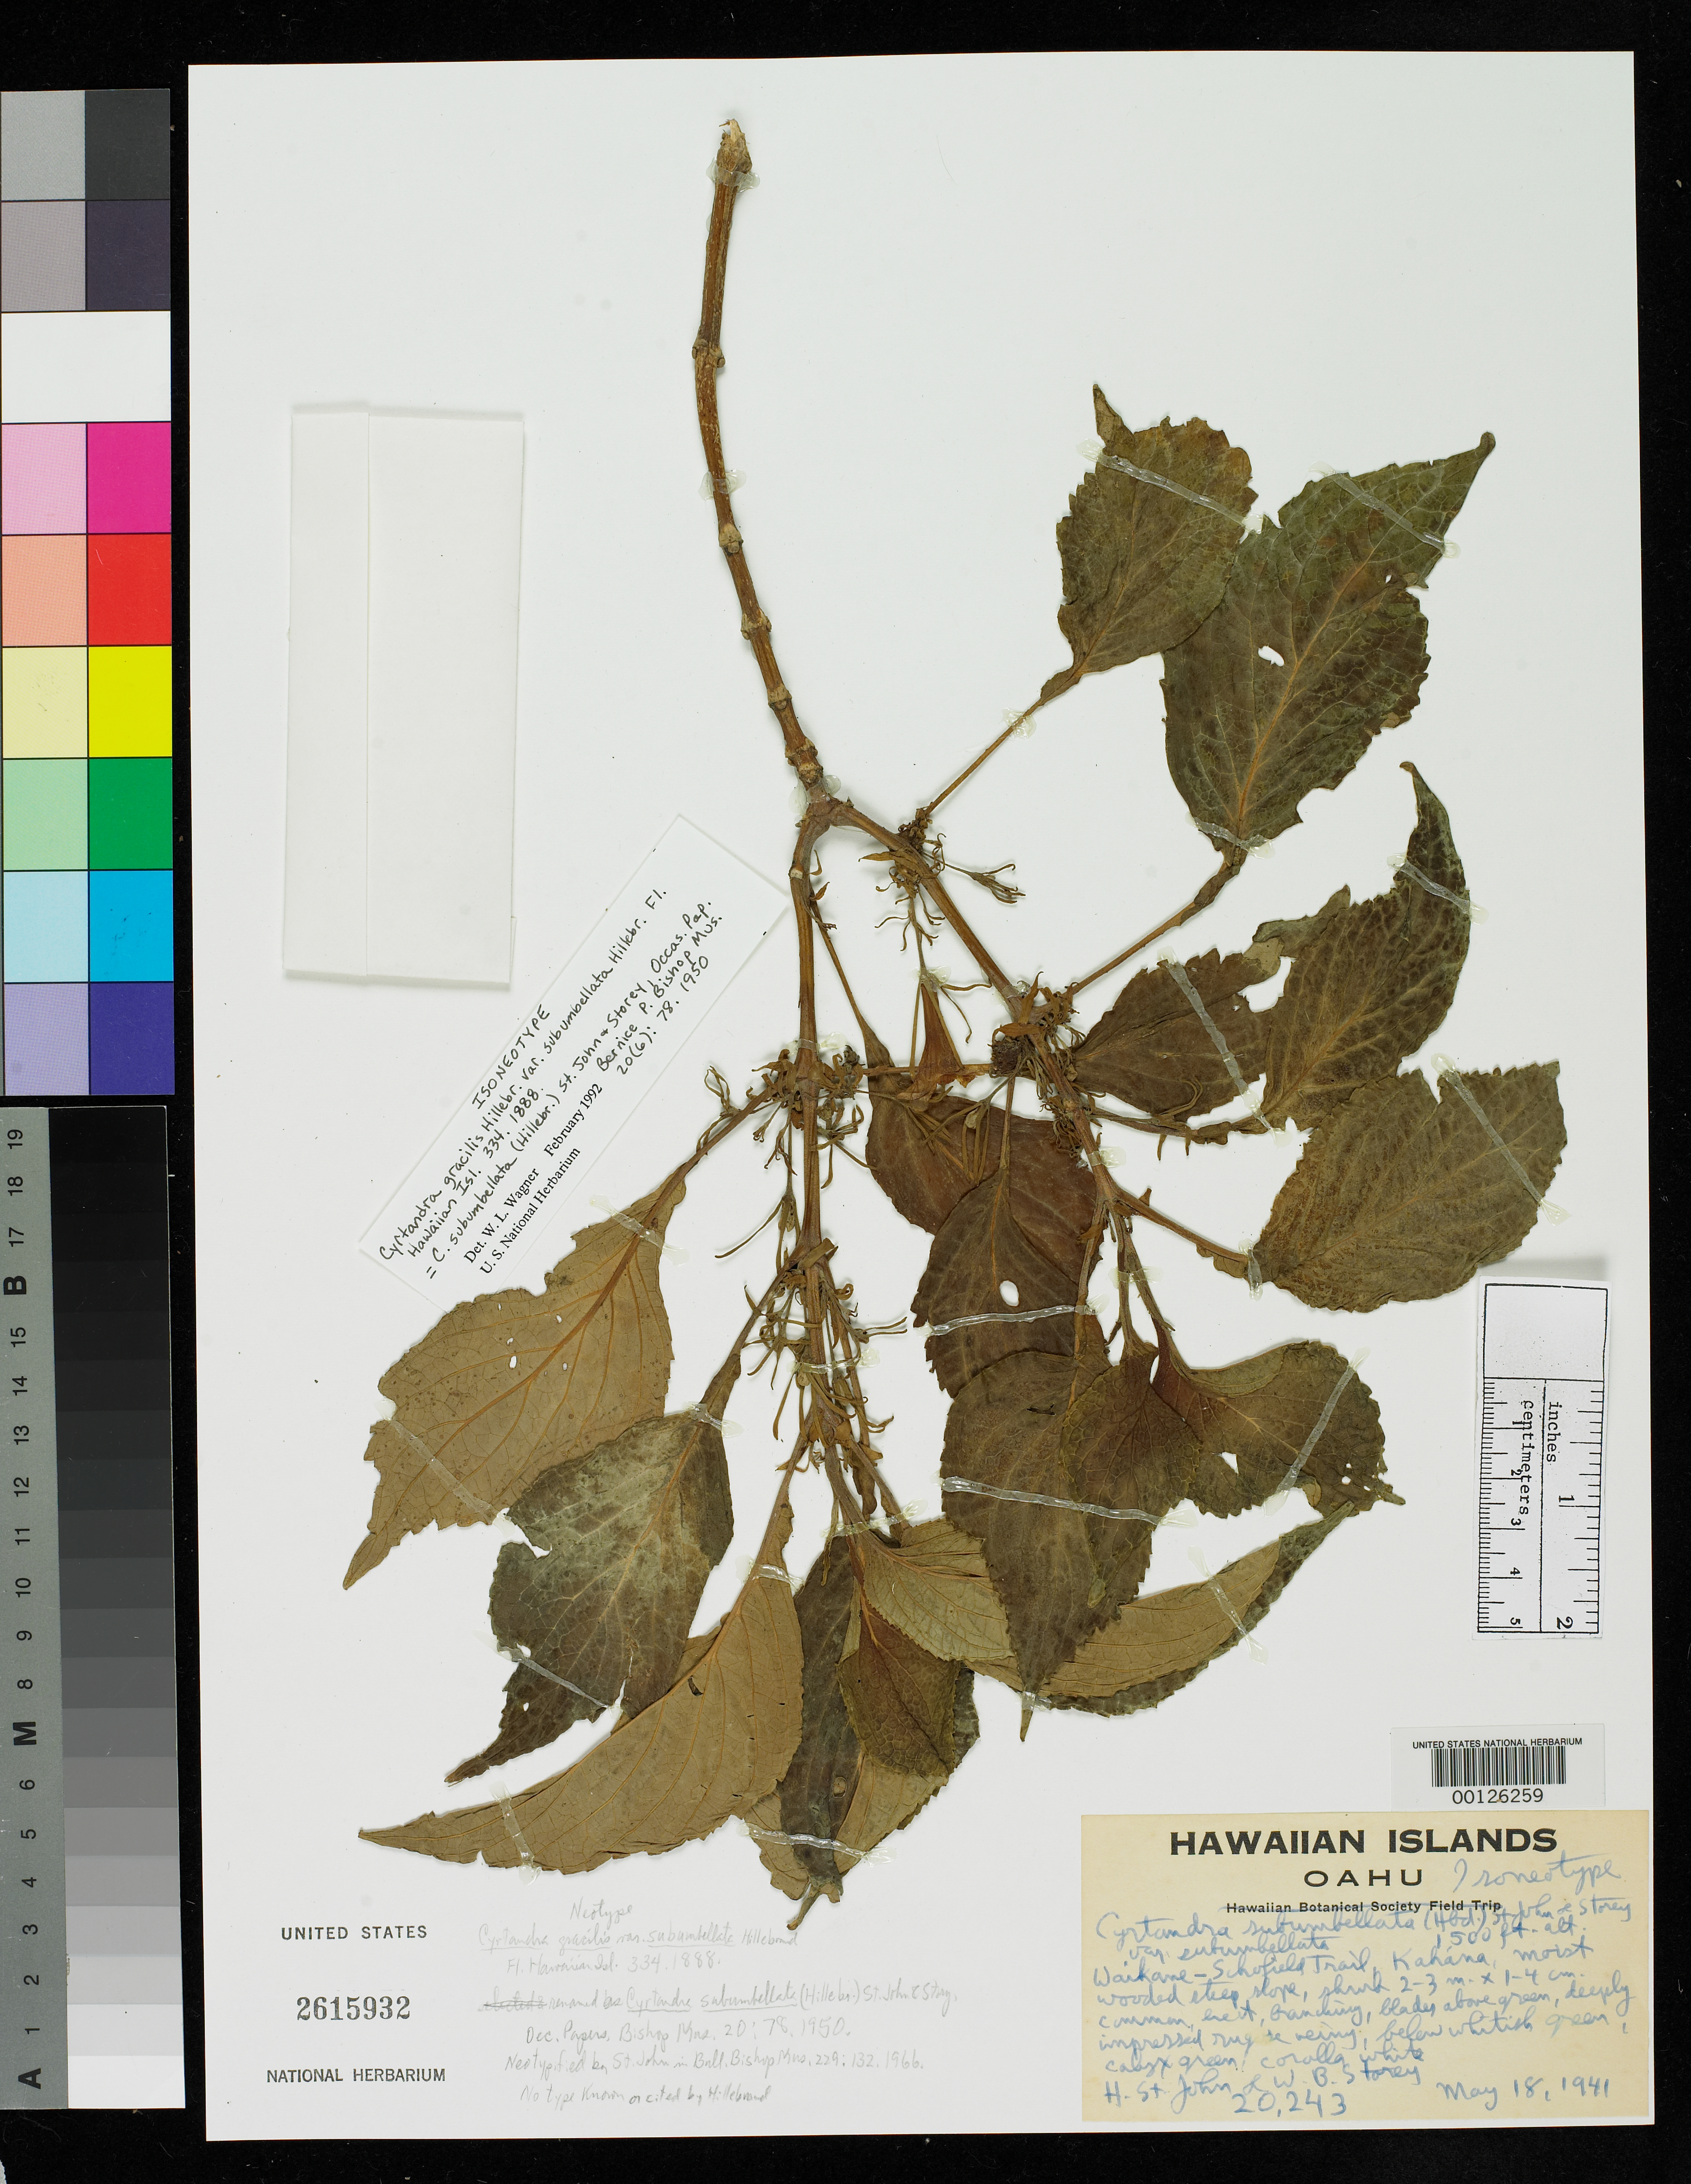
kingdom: Plantae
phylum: Tracheophyta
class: Magnoliopsida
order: Lamiales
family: Gesneriaceae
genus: Cyrtandra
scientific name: Cyrtandra gracilis var. subumbellata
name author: Hillebr.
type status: Isoneotype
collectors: H. St. John & W. Storey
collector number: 20243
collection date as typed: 18 May 1941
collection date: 1941-05-18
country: United States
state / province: Hawaii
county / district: Honolulu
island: Oahu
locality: Waikane-Schofield Trail, Kahana.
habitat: Moist wooded steep slope.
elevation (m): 457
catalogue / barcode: US 2615932